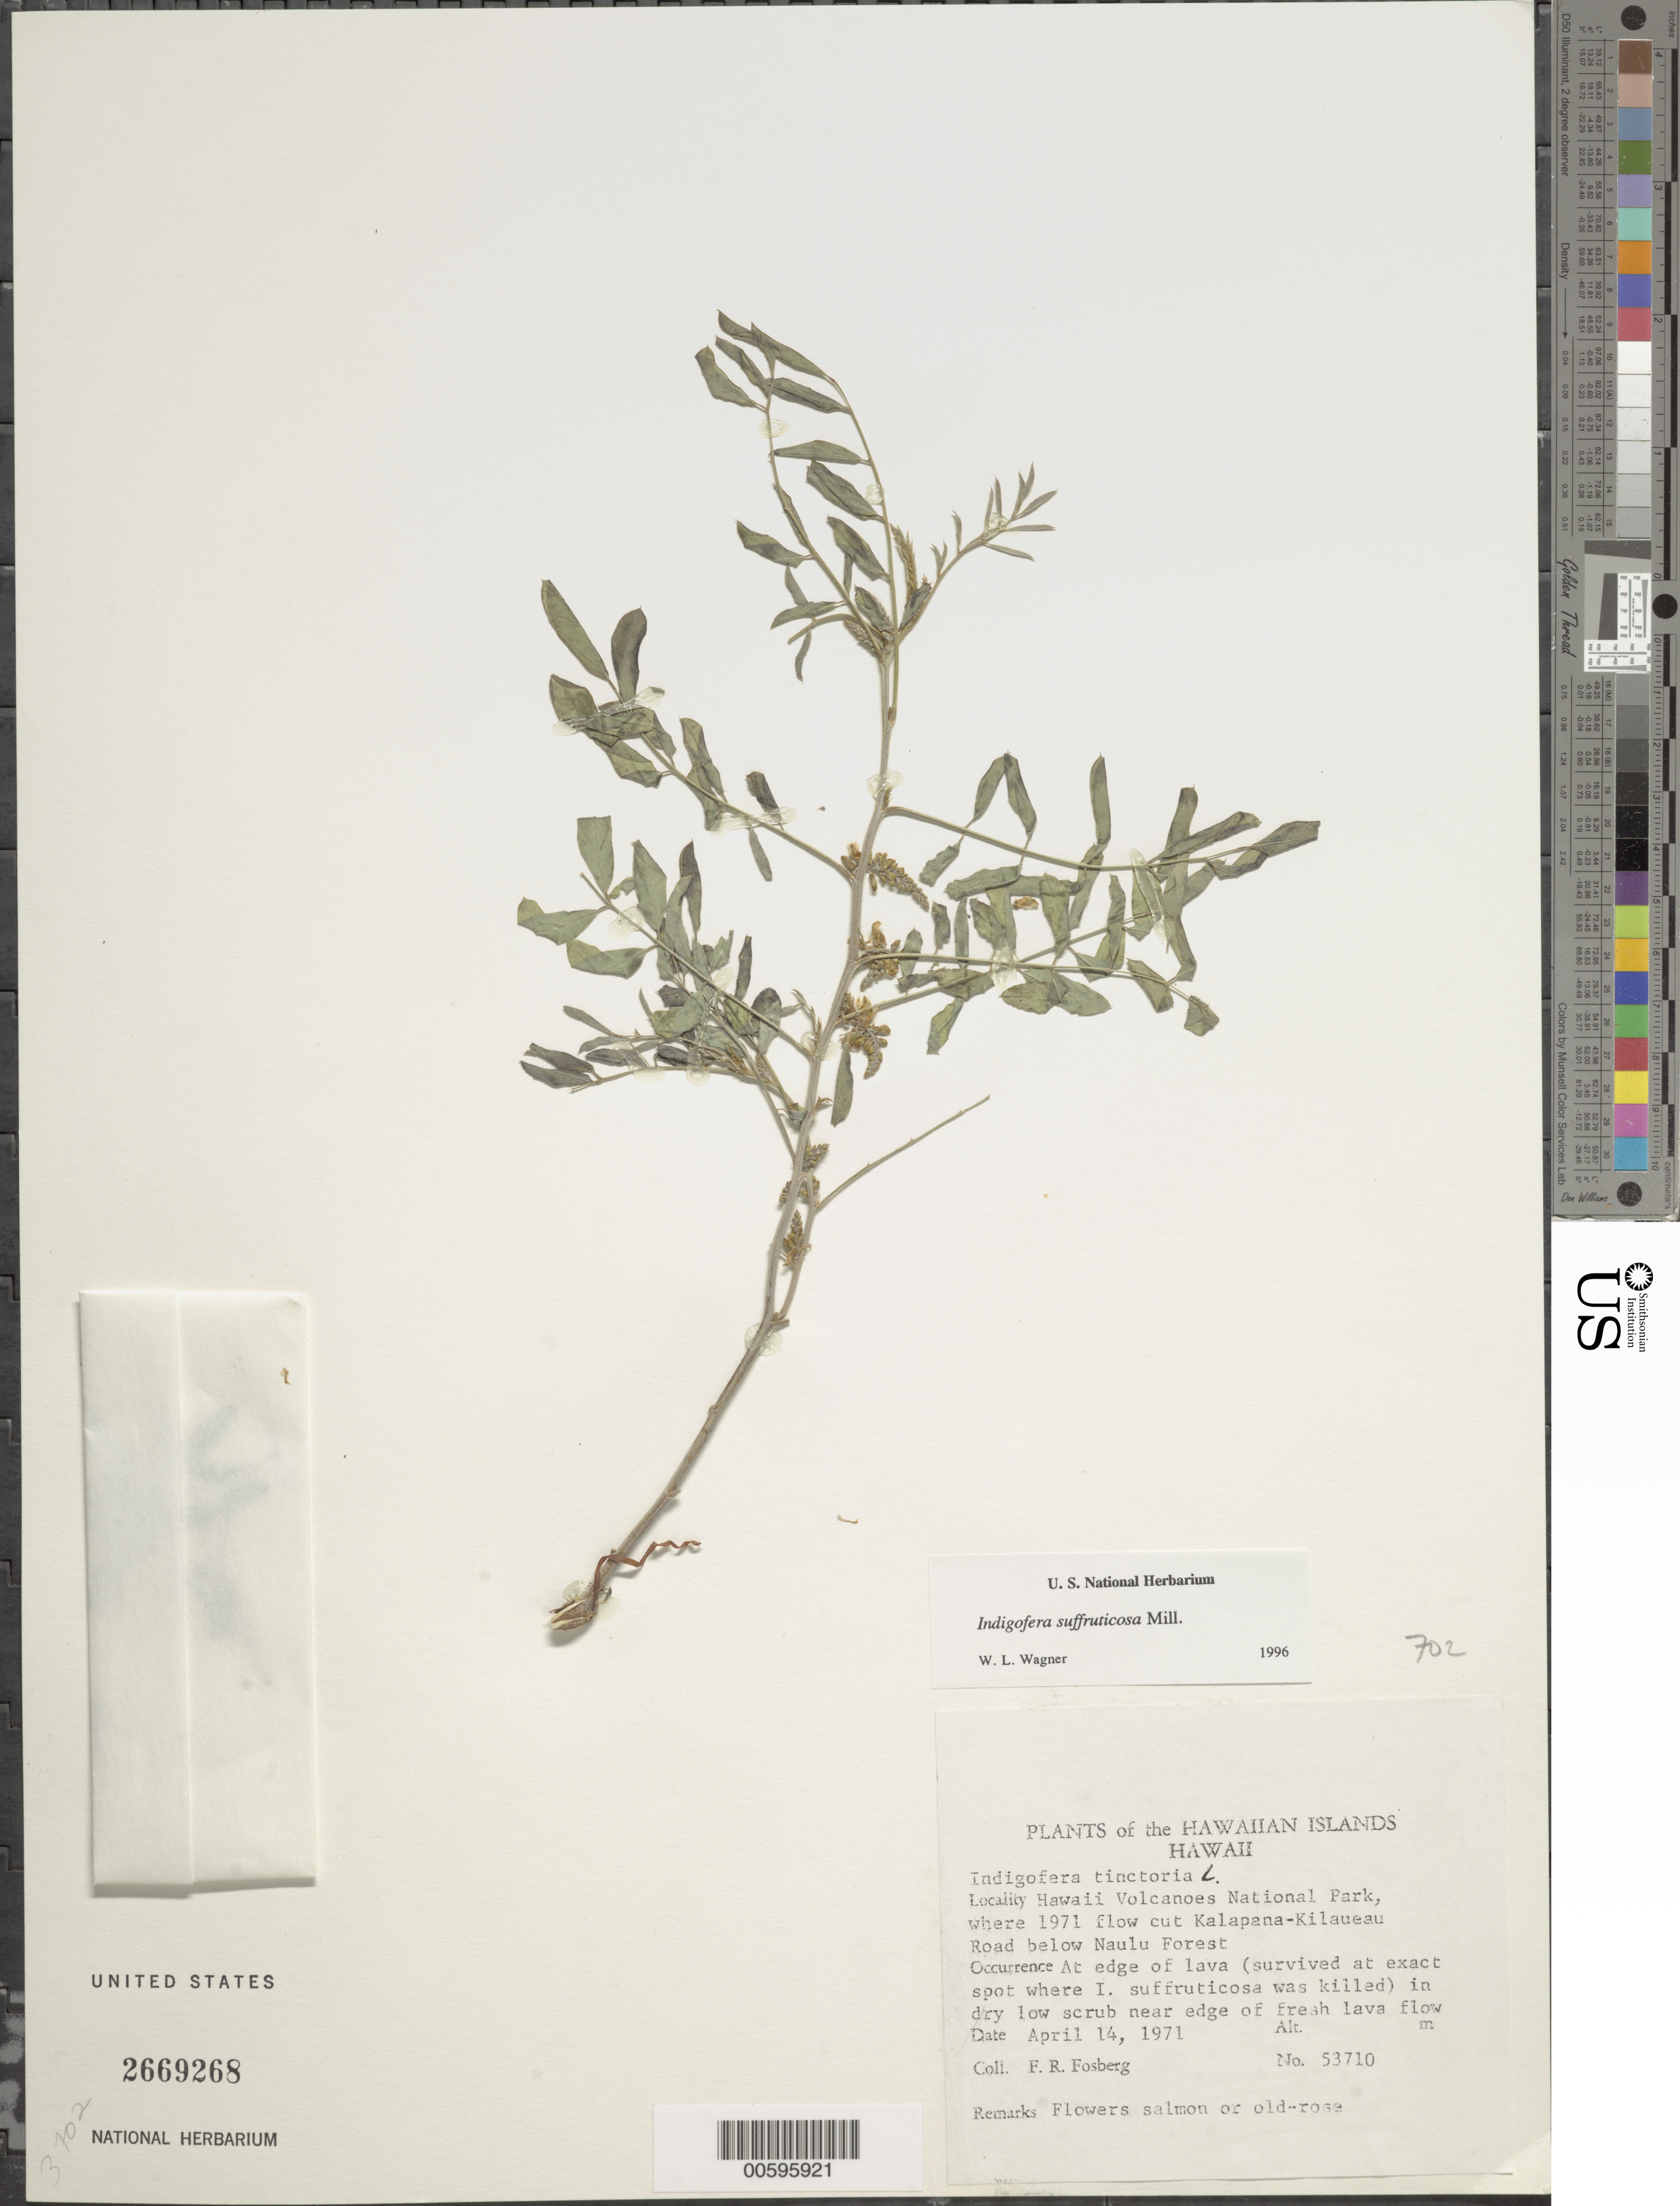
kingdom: Plantae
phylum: Tracheophyta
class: Magnoliopsida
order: Fabales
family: Fabaceae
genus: Indigofera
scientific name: Indigofera suffruticosa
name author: Mill.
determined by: Wagner, W. L., (BOT), Smithsonian Institution - National Museum of Natural History (UNITED STATES)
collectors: F. R. Fosberg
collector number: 53710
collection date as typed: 14 Apr 1971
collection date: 1971-04-14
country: United States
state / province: Hawaii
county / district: Hawaii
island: Hawaii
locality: Hawaii Volcanoes Nat Park, where 1971 flow cut Kalapana-Kilaueau Rd below Naulu Forest.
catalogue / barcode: US 2669268